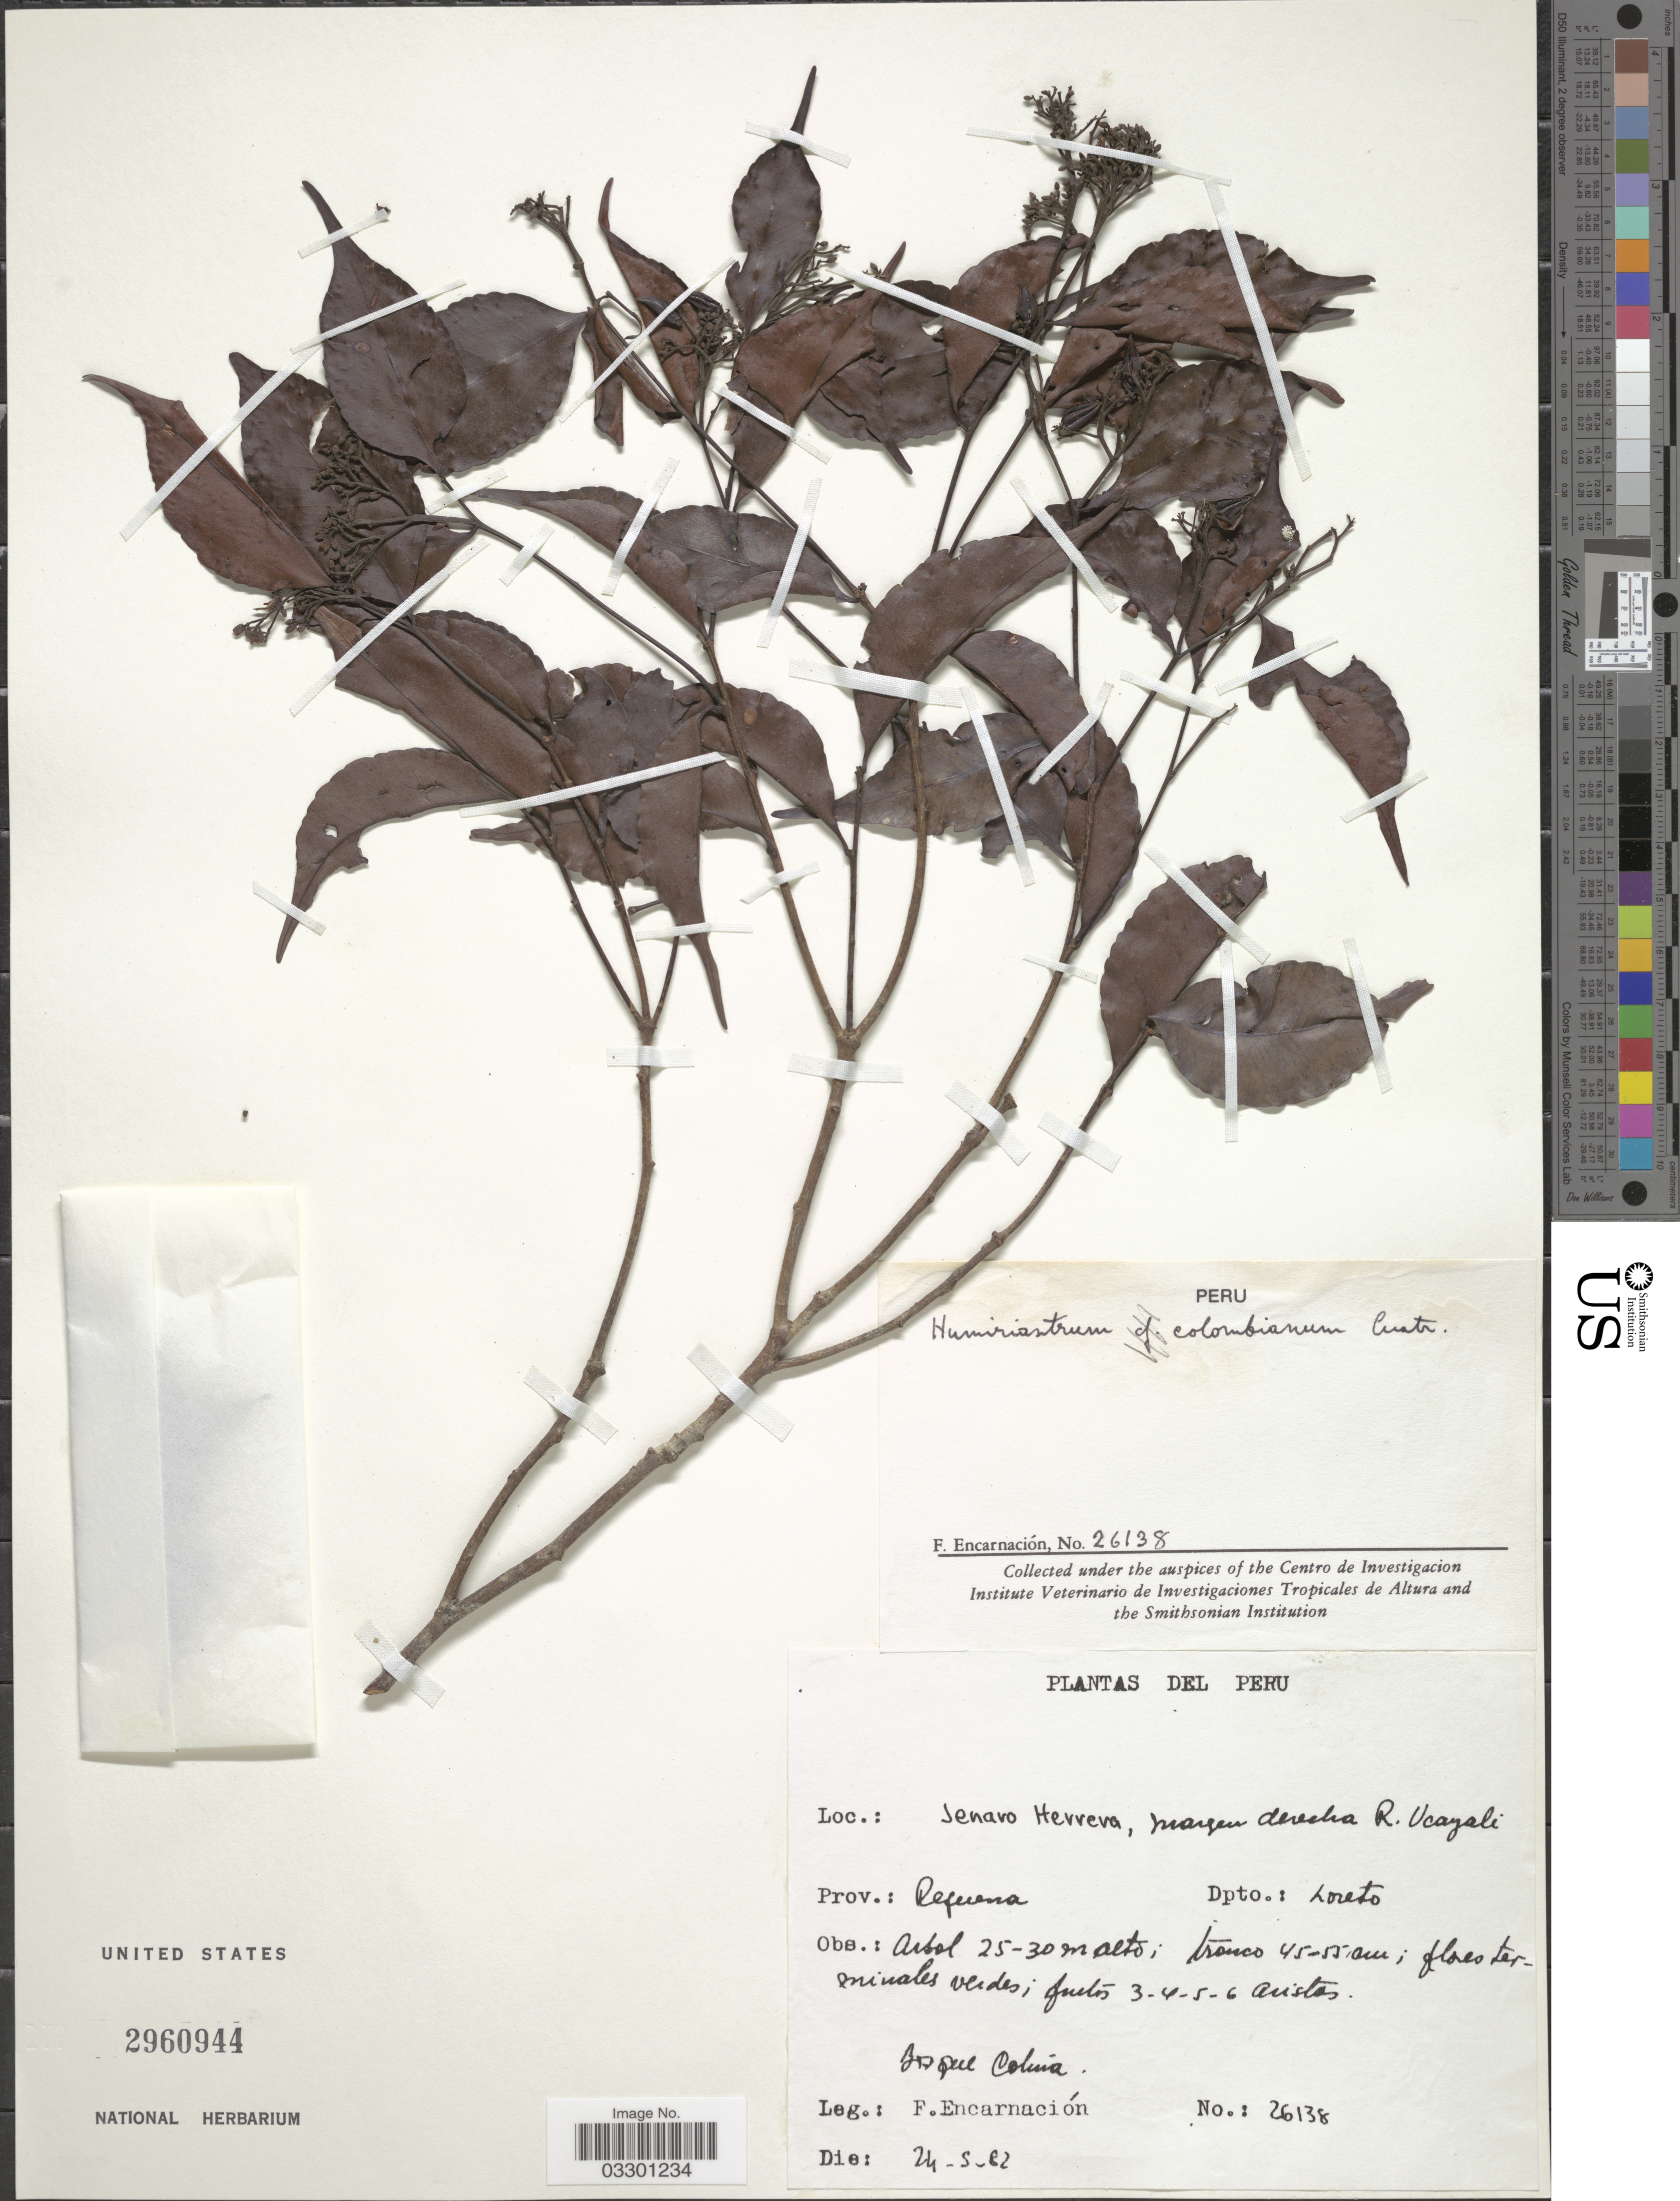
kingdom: Plantae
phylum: Tracheophyta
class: Magnoliopsida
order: Malpighiales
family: Humiriaceae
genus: Humiriastrum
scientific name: Humiriastrum colombianum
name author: (Cuatrec.) Cuatrec.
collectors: F. Encarnación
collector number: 26138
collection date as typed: Transcribed d/m/y: 24/5/82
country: Peru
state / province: Loreto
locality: Jenaro Herrera, margen derecha R. Ucayali. Prov.: Requena. Dpto.: Loreto.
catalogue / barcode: US 2960944